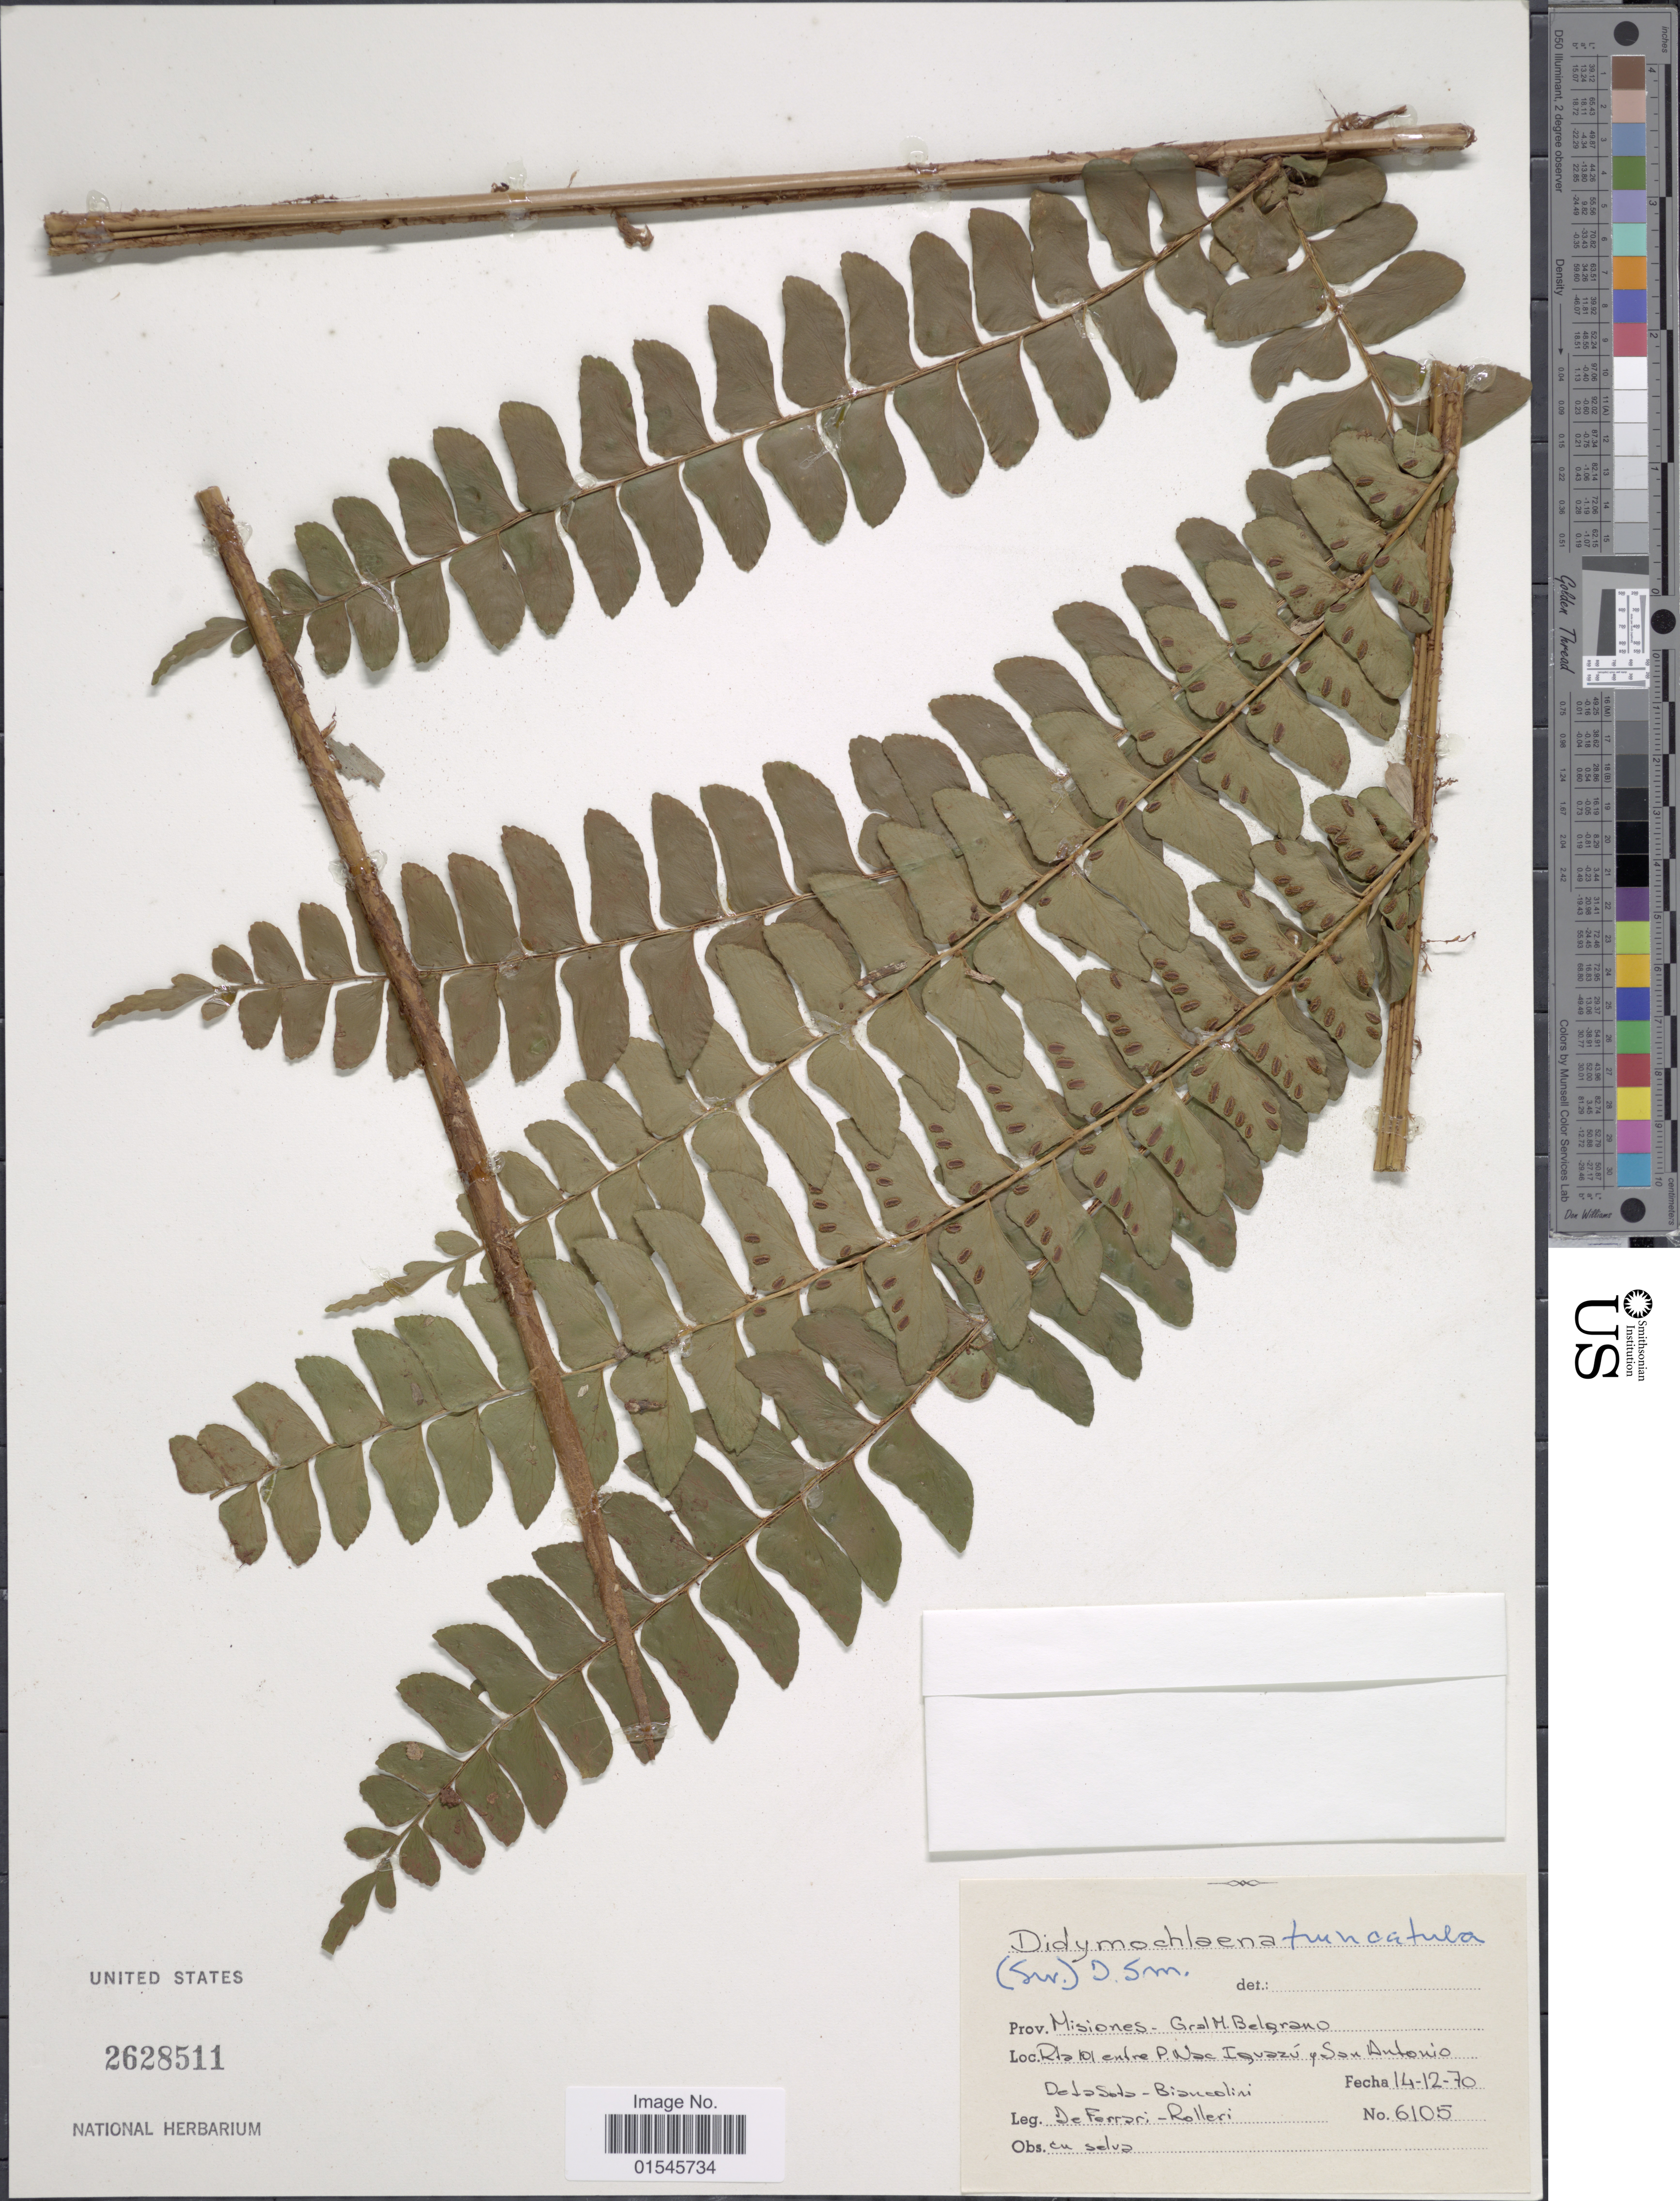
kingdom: Plantae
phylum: Tracheophyta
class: Polypodiopsida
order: Polypodiales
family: Didymochlaenaceae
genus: Didymochlaena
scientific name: Didymochlaena truncatula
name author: (Sw.) J. Sm.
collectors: de la Sota, Biancolini, De Ferrari & Rolleri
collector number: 6105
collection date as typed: Transcribed d/m/y: 14/12/70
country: Argentina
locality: Prov. Misiones-Gral M. Belgrano, Rta 101 entre P. Nae Iguazú y San Antonio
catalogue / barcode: US 2628511